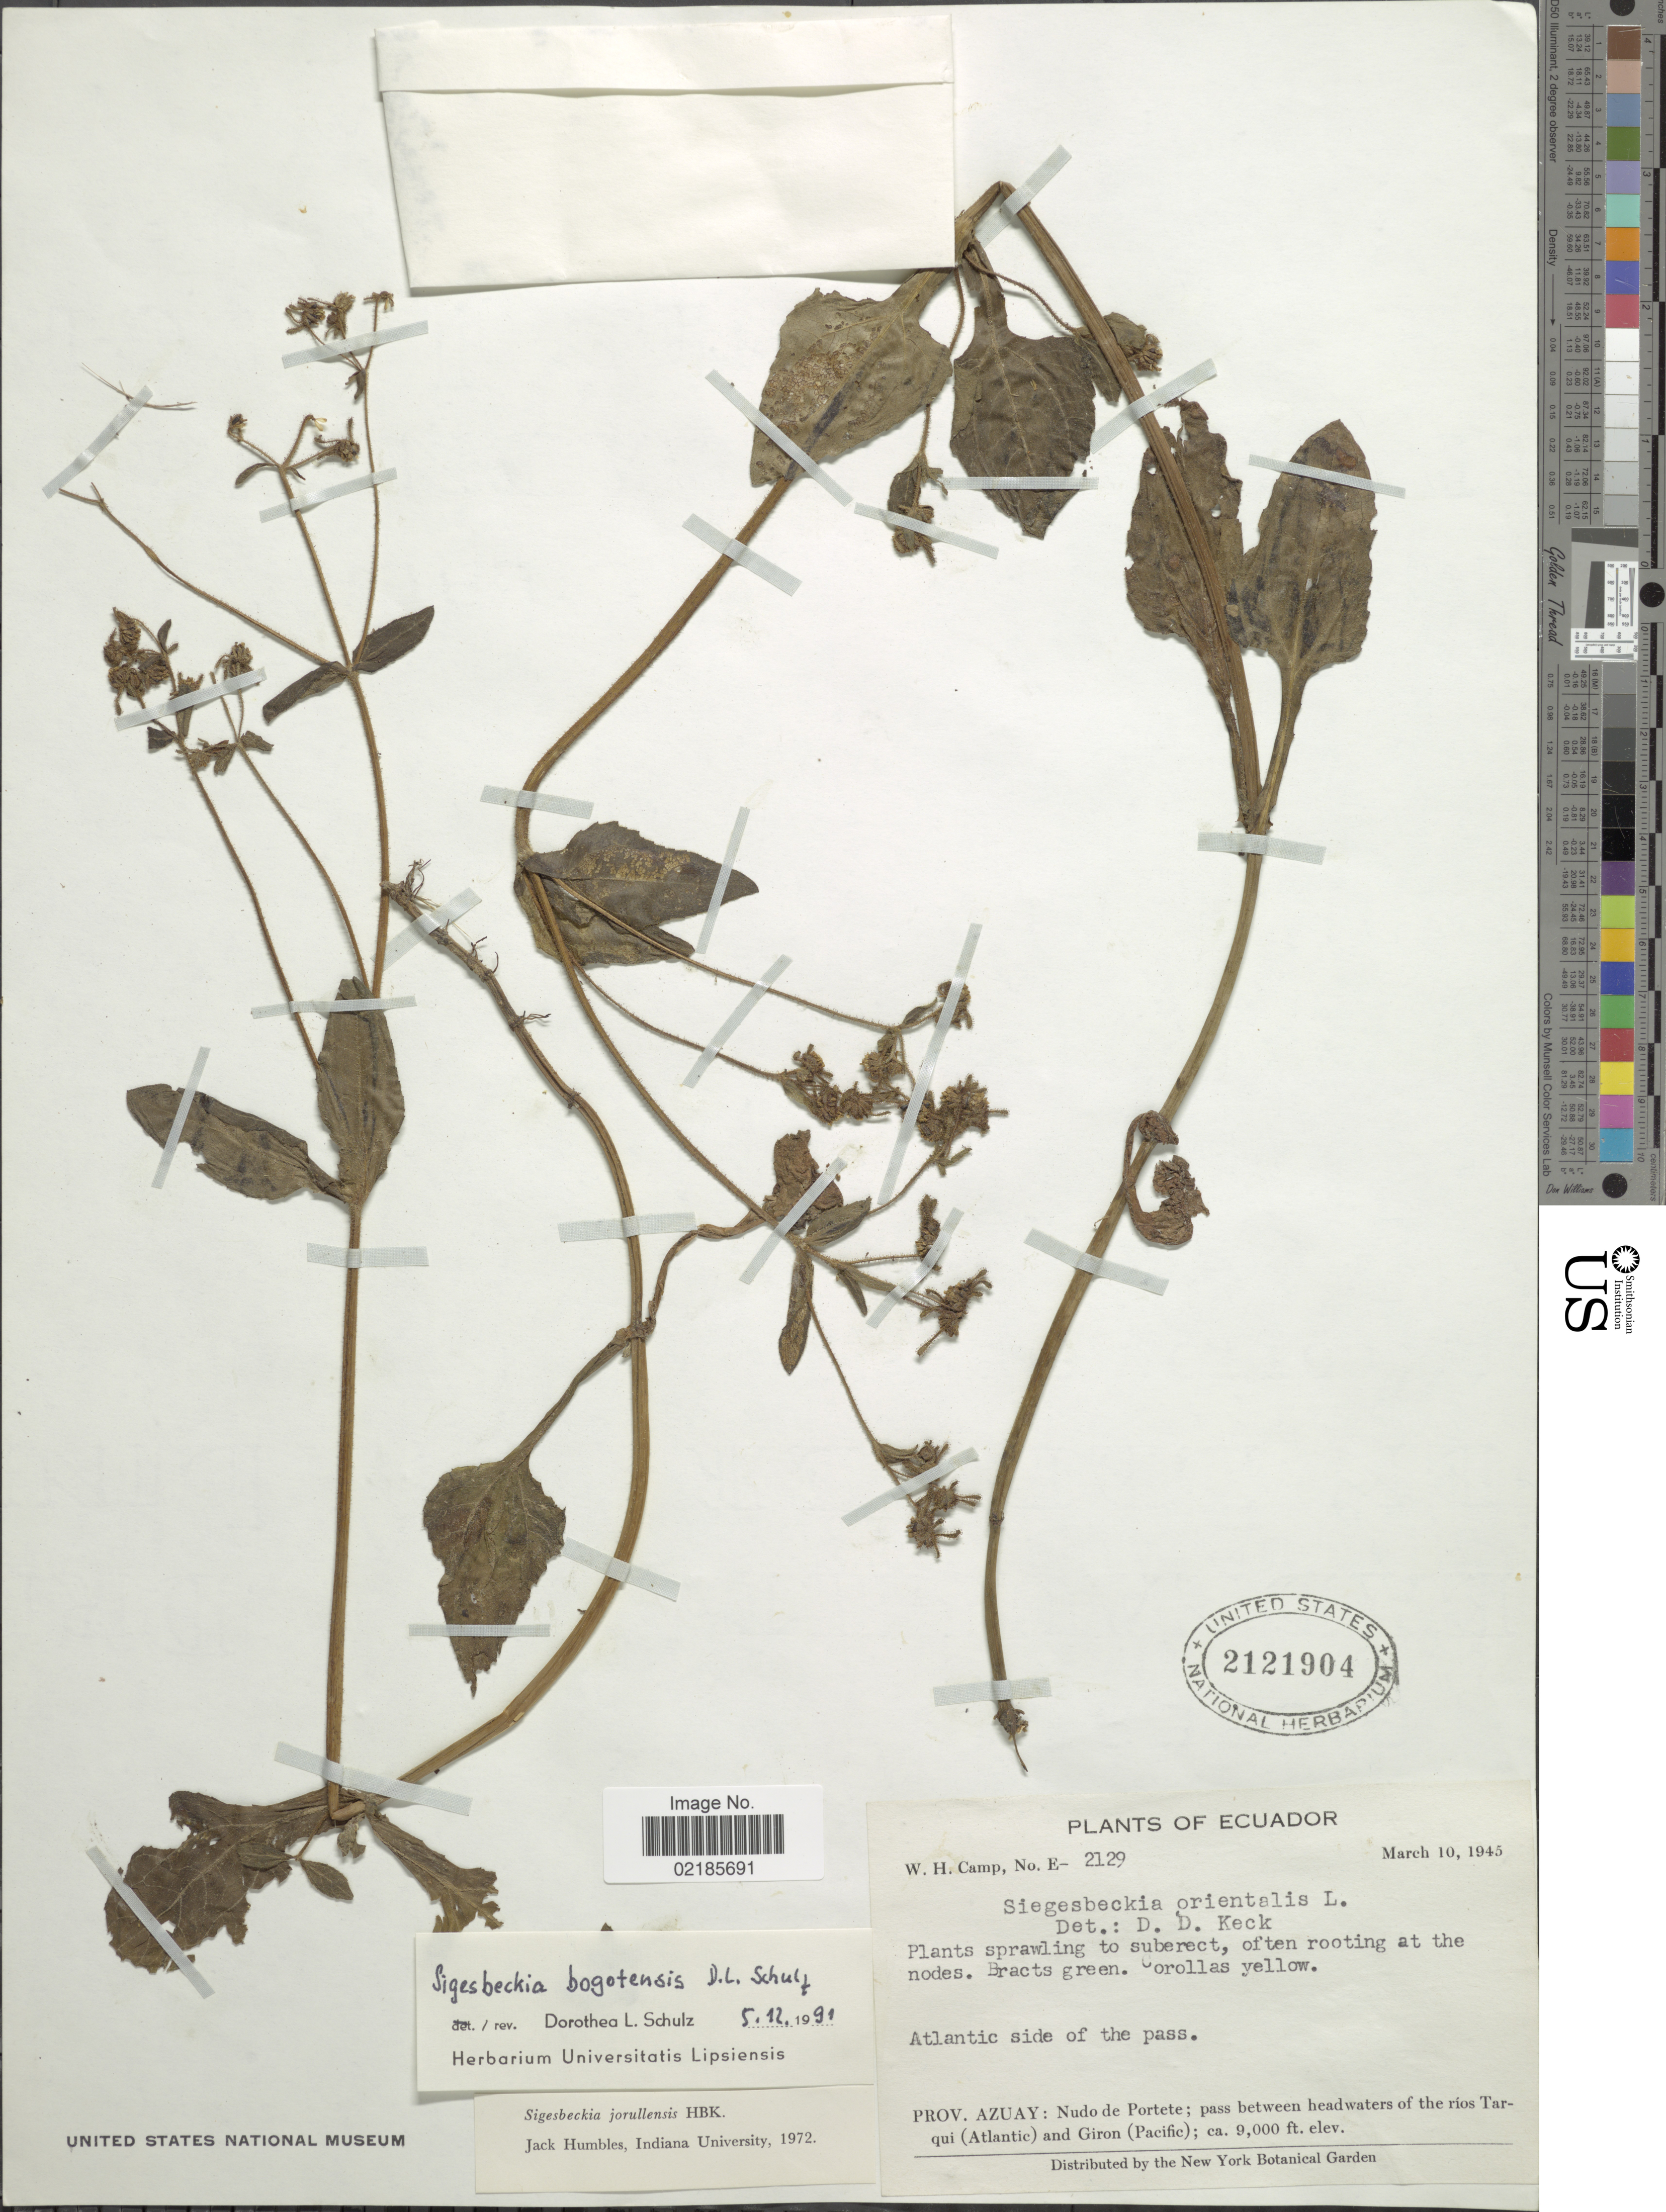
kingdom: Plantae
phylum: Tracheophyta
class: Magnoliopsida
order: Asterales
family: Asteraceae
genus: Sigesbeckia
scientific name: Sigesbeckia jorullensis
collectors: W. H. Camp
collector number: E-2129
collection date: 1945-03-10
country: Ecuador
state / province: Azuay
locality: Atlantic side of the pass, Nudo de Portete; pass between headwaters of the ríon Tarqui (Atlantic) and Giron (Pacific)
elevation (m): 2743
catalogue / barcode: US 212904